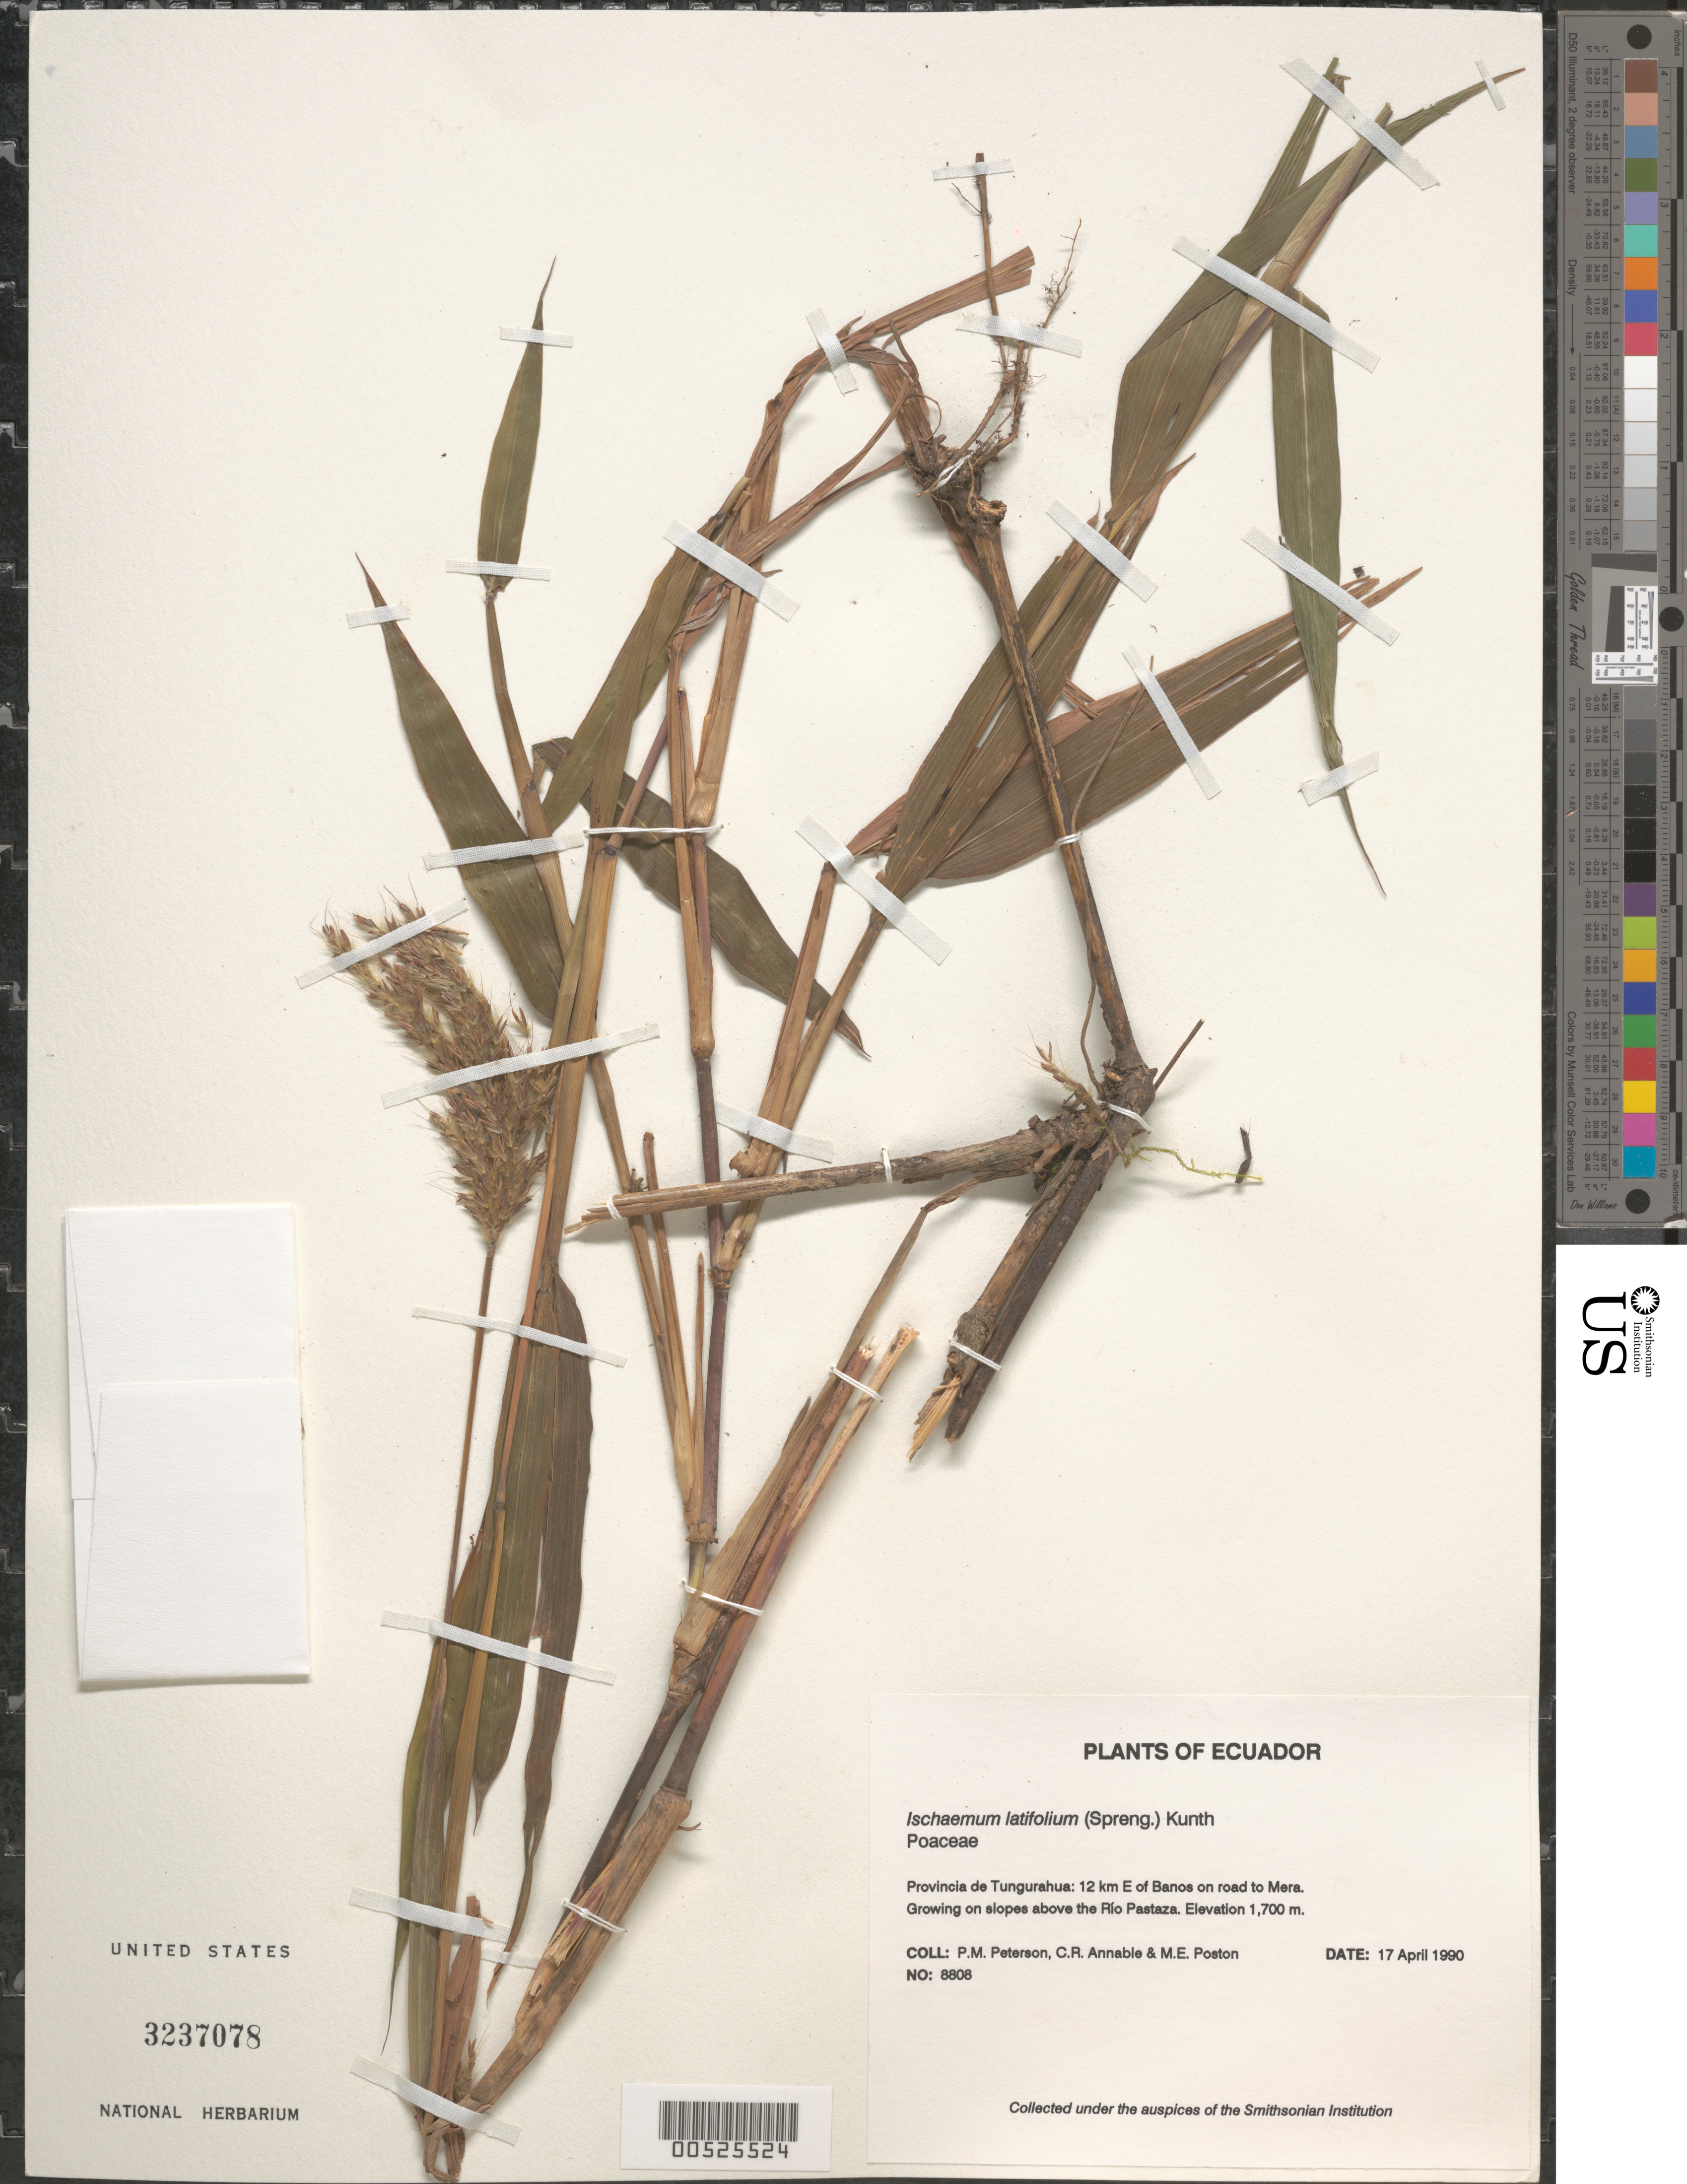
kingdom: Plantae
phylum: Tracheophyta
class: Liliopsida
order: Poales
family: Poaceae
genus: Ischaemum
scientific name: Ischaemum latifolium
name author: (Spreng.) Kunth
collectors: P. M. Peterson, C. R. Annable & M. Poston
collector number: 08808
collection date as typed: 17 Apr 1990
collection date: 1990-04-17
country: Ecuador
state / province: Tungurahua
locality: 12 km E of Banos on road to Mera.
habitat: Growing on slopes above the Rio Pastaza.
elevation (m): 1700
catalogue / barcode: US 3237078